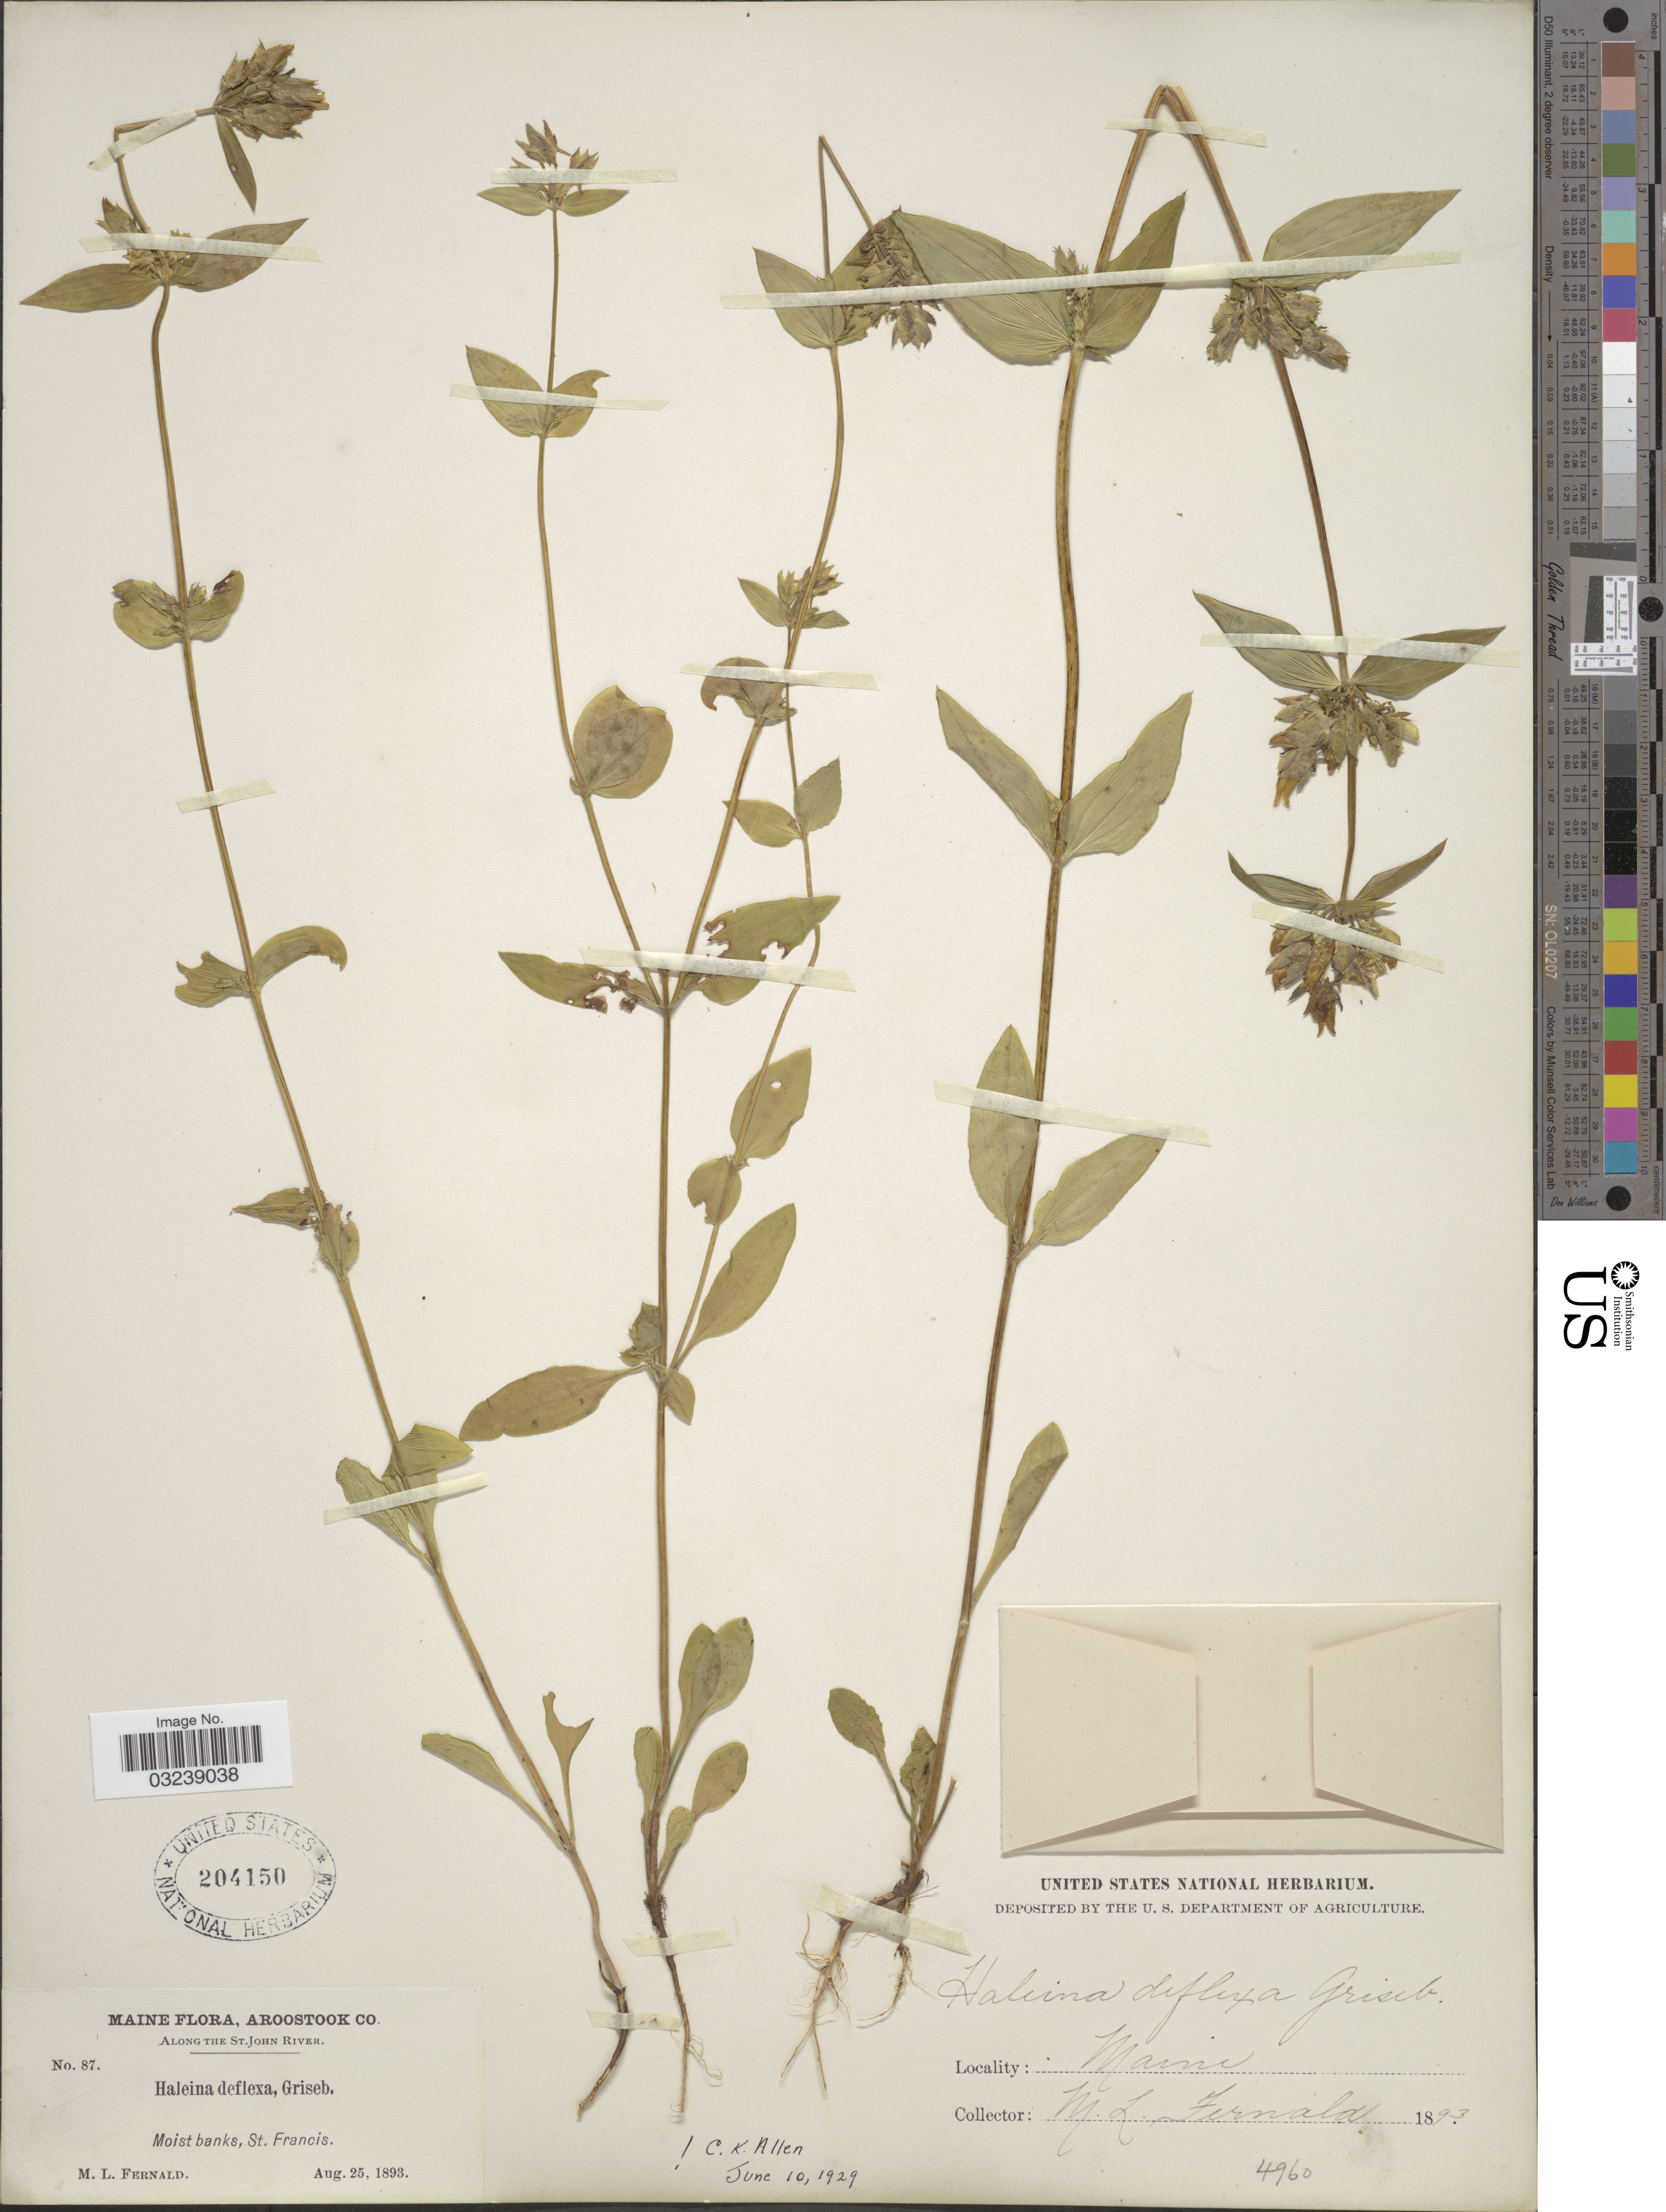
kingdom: Plantae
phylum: Tracheophyta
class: Magnoliopsida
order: Gentianales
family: Gentianaceae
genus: Halenia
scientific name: Halenia deflexa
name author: (Sm.) Griseb.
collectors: M. L. Fernald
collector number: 87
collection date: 1893-08-25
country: United States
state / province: Maine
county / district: Aroostook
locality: Along the St. John River. Moist banks, St. Francis.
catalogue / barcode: US 204150